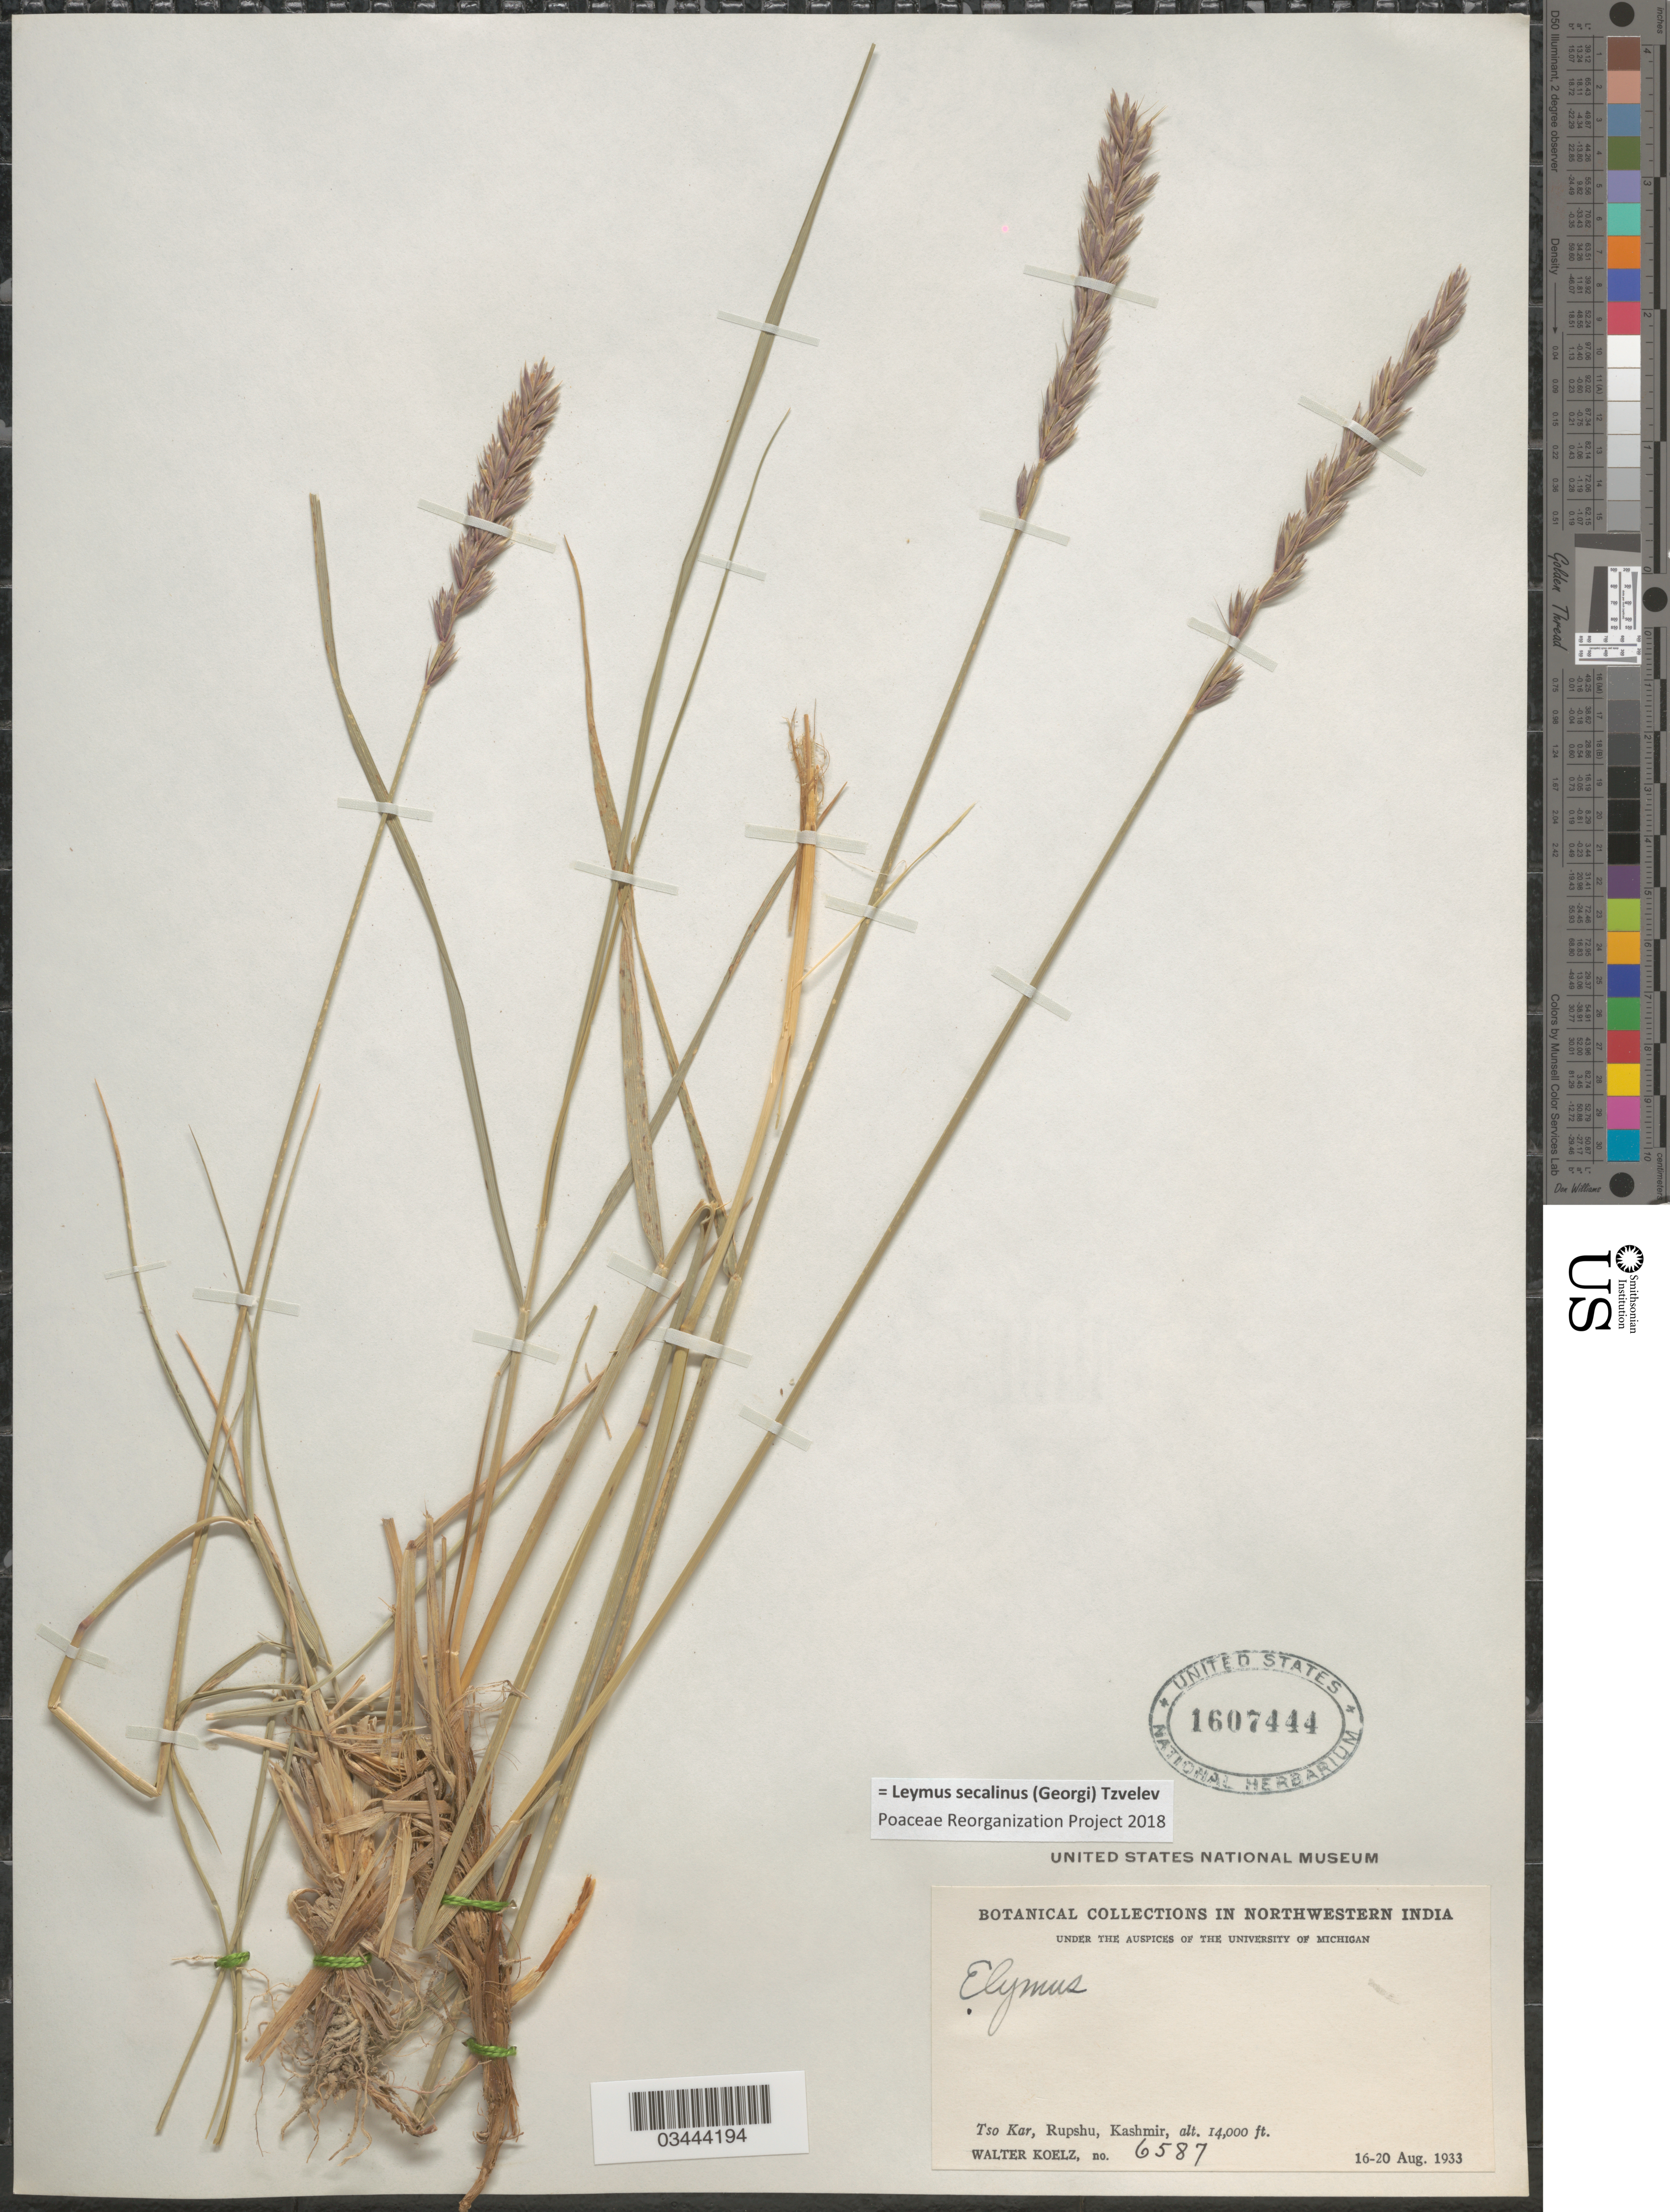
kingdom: Plantae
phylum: Tracheophyta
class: Liliopsida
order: Poales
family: Poaceae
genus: Leymus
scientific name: Leymus secalinus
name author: (Georgi) Tzvelev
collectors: W. N. Koelz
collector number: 6587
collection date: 1933-08-16/1933-08-20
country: India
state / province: Jammu and Kashmir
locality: In Northwestern India. Tso Kar, Rupshu.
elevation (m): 4267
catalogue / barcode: US 1607444